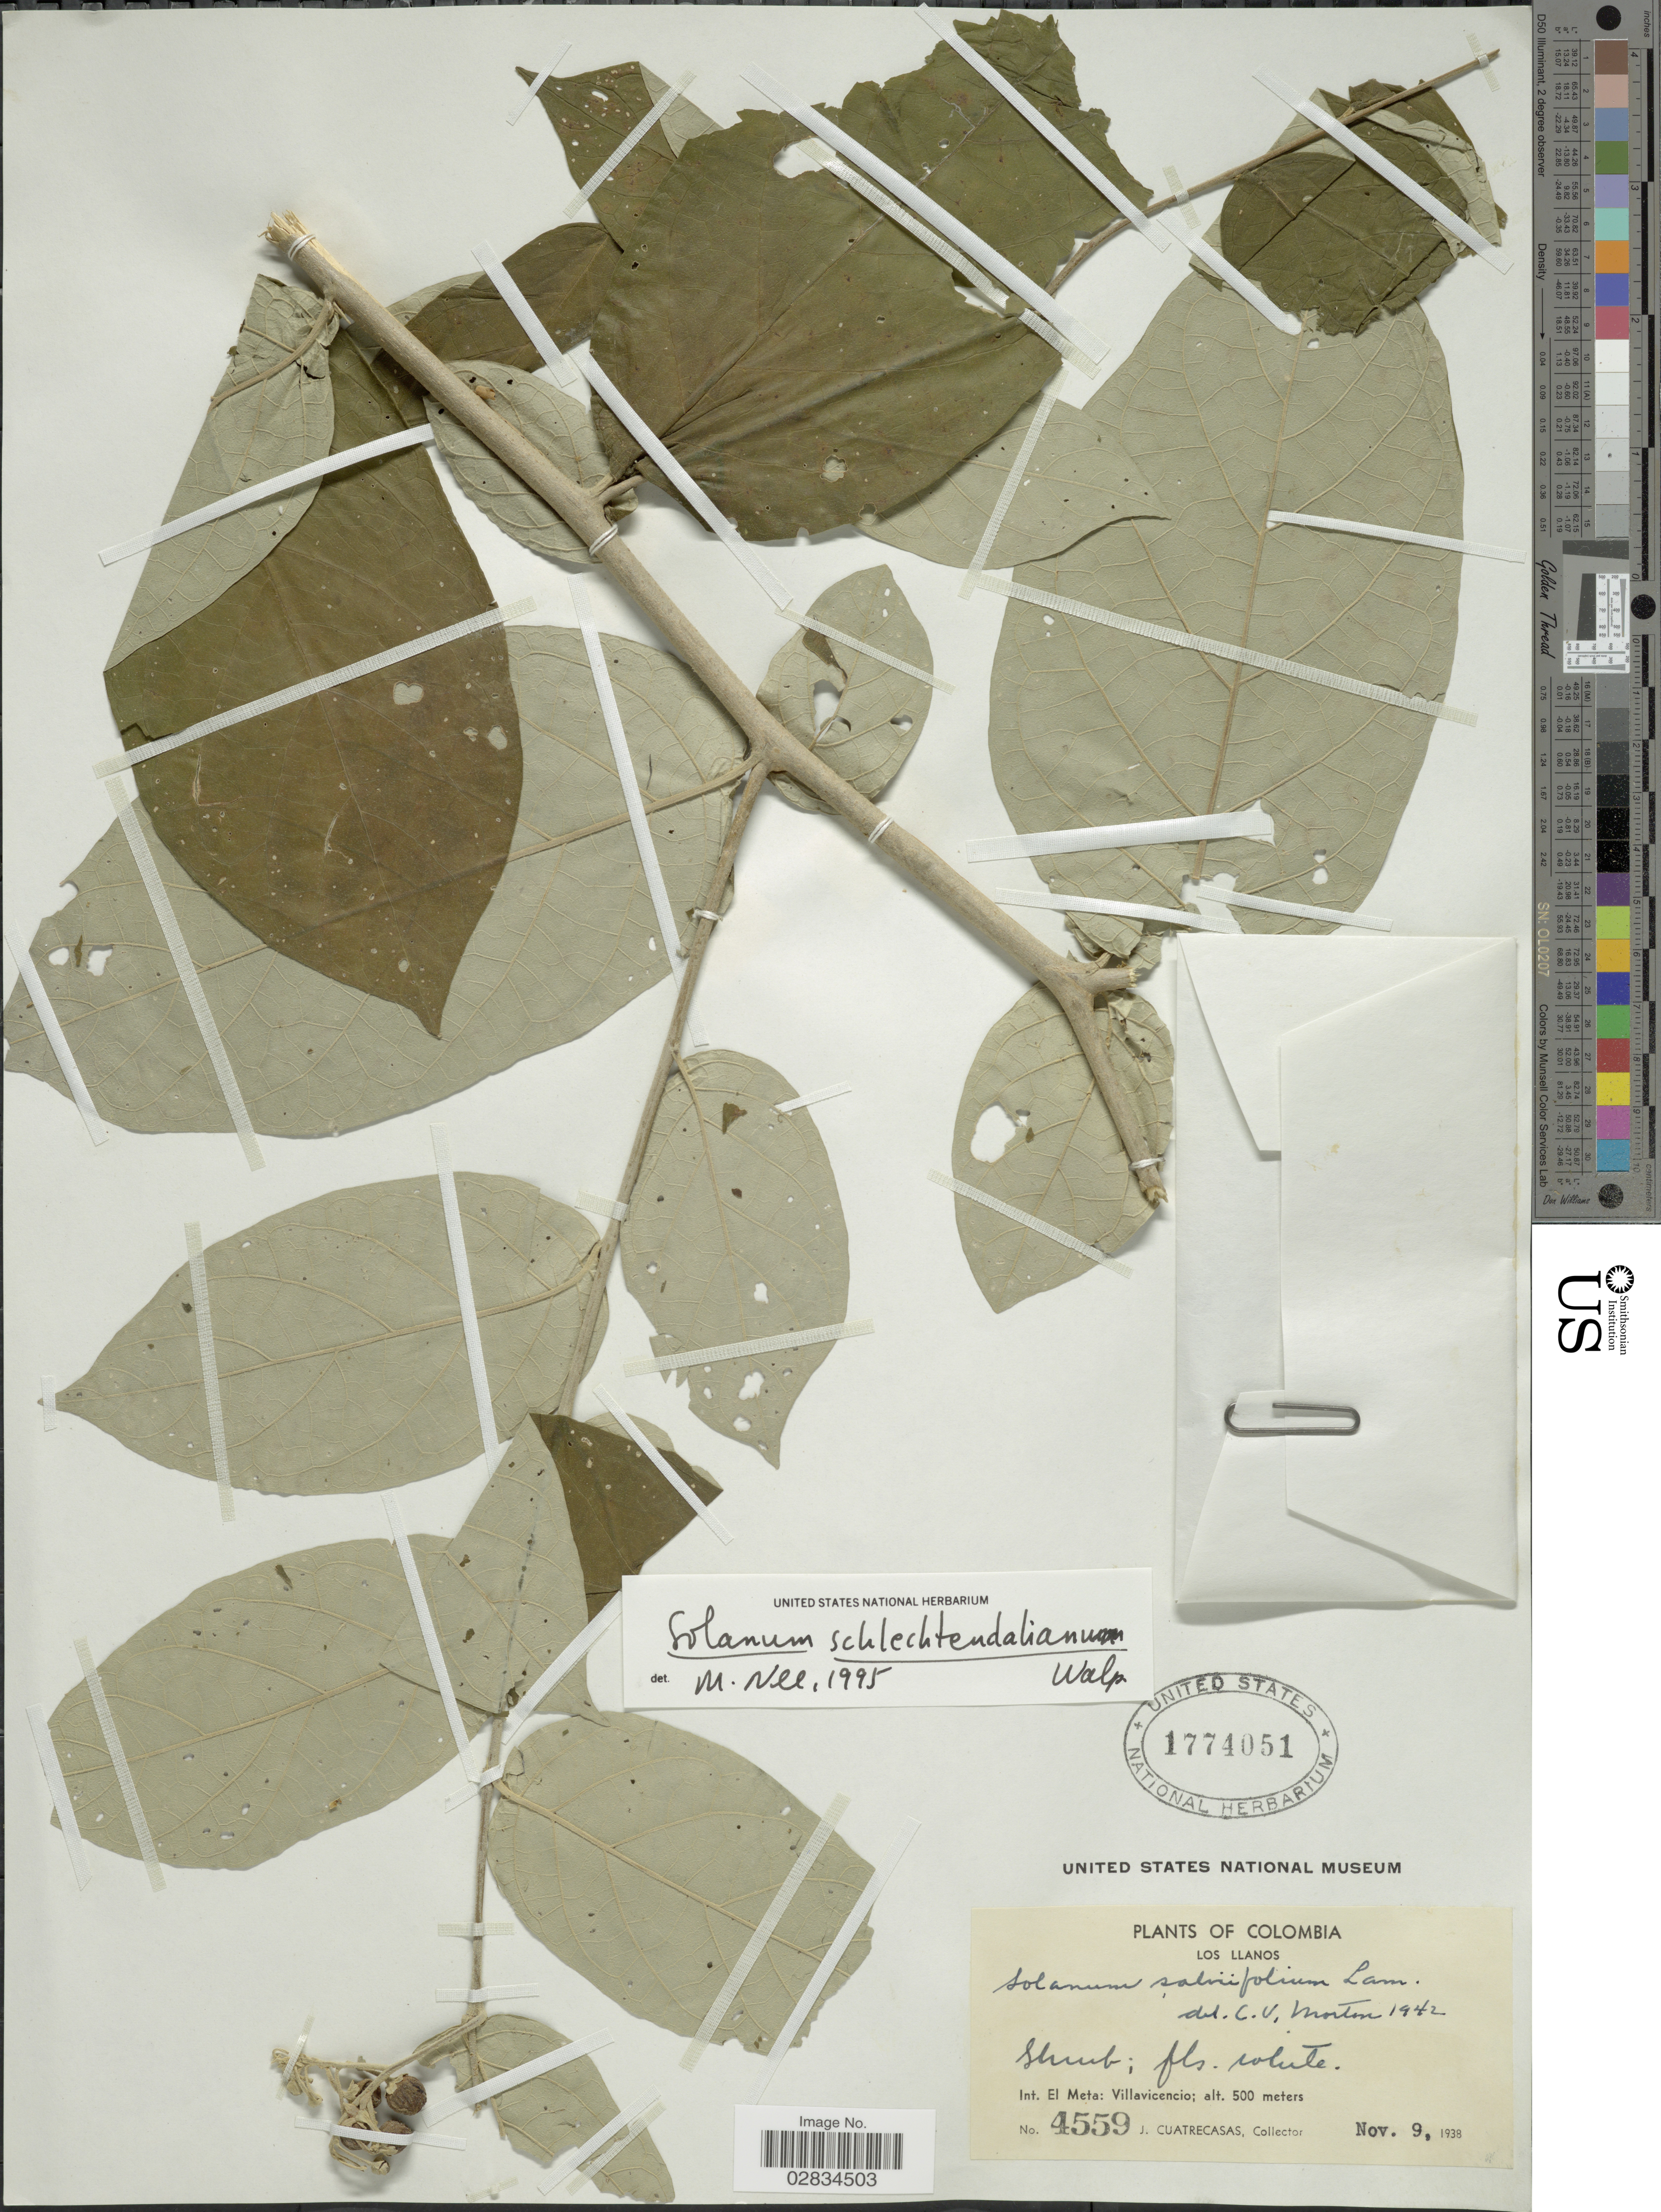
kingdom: Plantae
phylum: Tracheophyta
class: Magnoliopsida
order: Solanales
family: Solanaceae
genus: Solanum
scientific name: Solanum schlechtendalianum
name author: Walp.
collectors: J. Cuatrecasas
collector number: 4559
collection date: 1938-11-09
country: Colombia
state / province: Meta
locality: Los Llanos. Int. El Meta: Villavicencio.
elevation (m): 500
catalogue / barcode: US 1774051